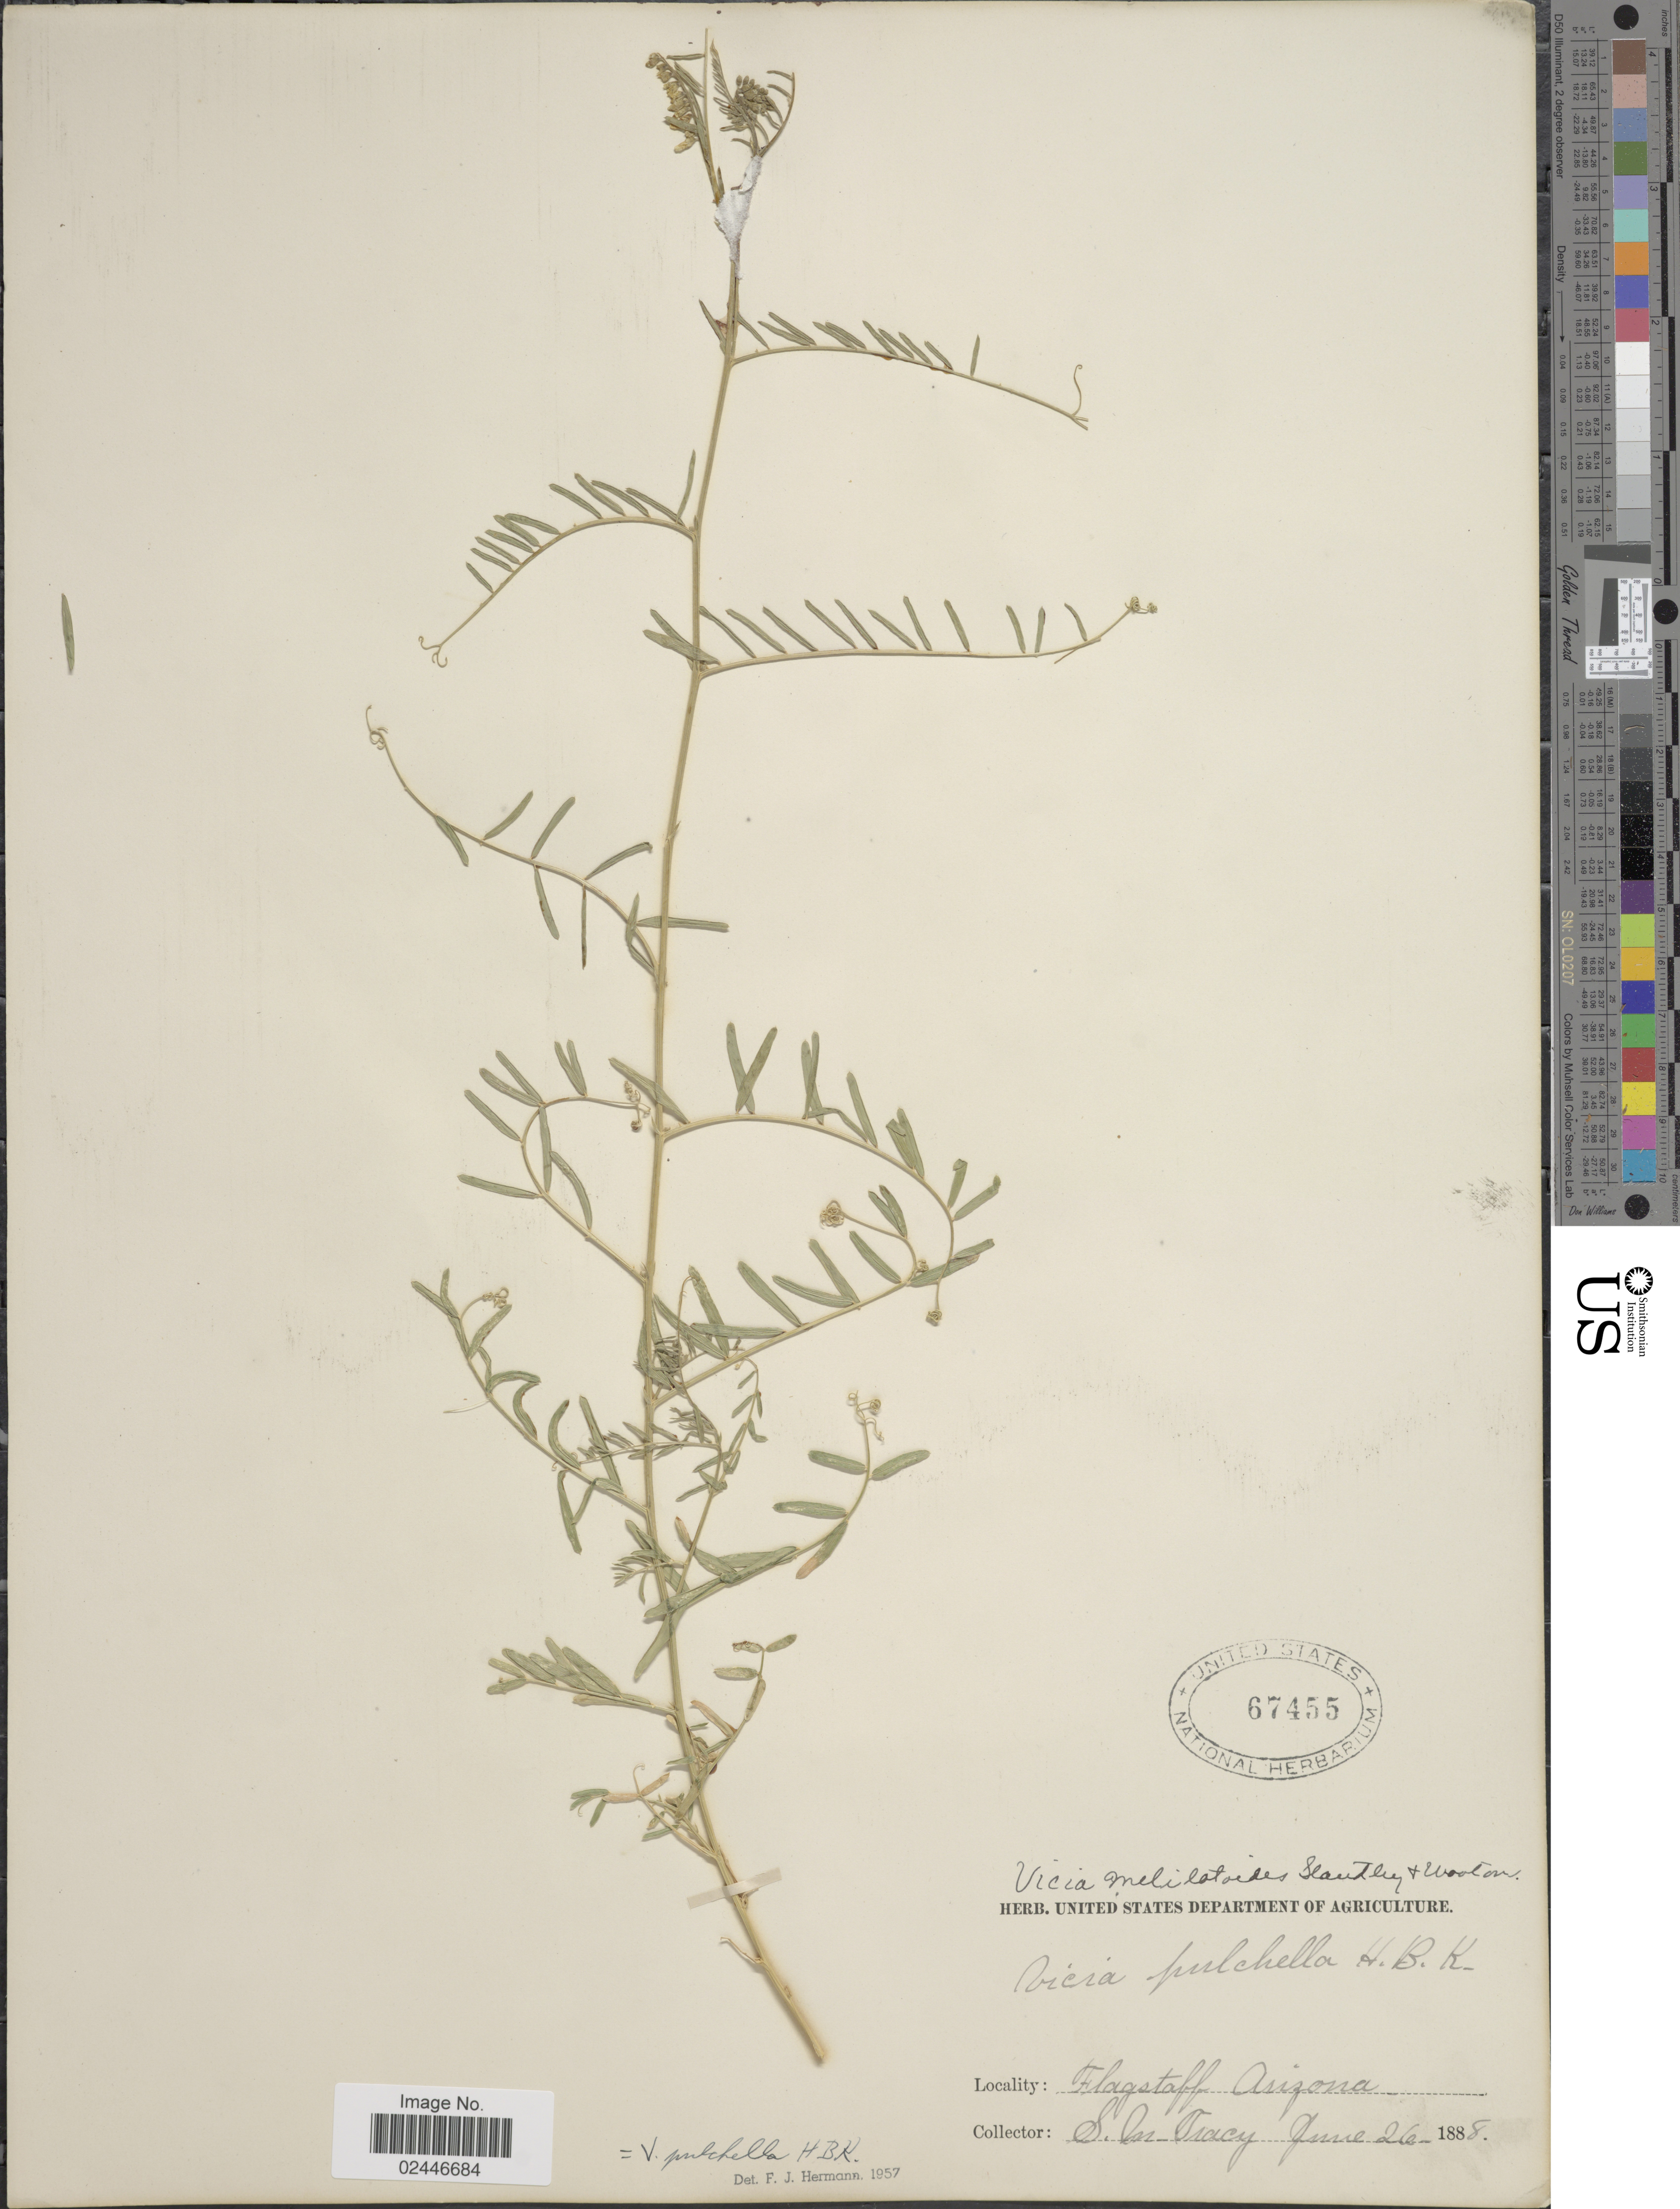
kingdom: Plantae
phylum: Tracheophyta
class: Magnoliopsida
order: Fabales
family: Fabaceae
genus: Vicia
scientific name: Vicia pulchella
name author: Kunth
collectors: S. M. Tracy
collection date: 1888-06-26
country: United States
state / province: Arizona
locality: Flagstaff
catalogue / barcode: US 67455